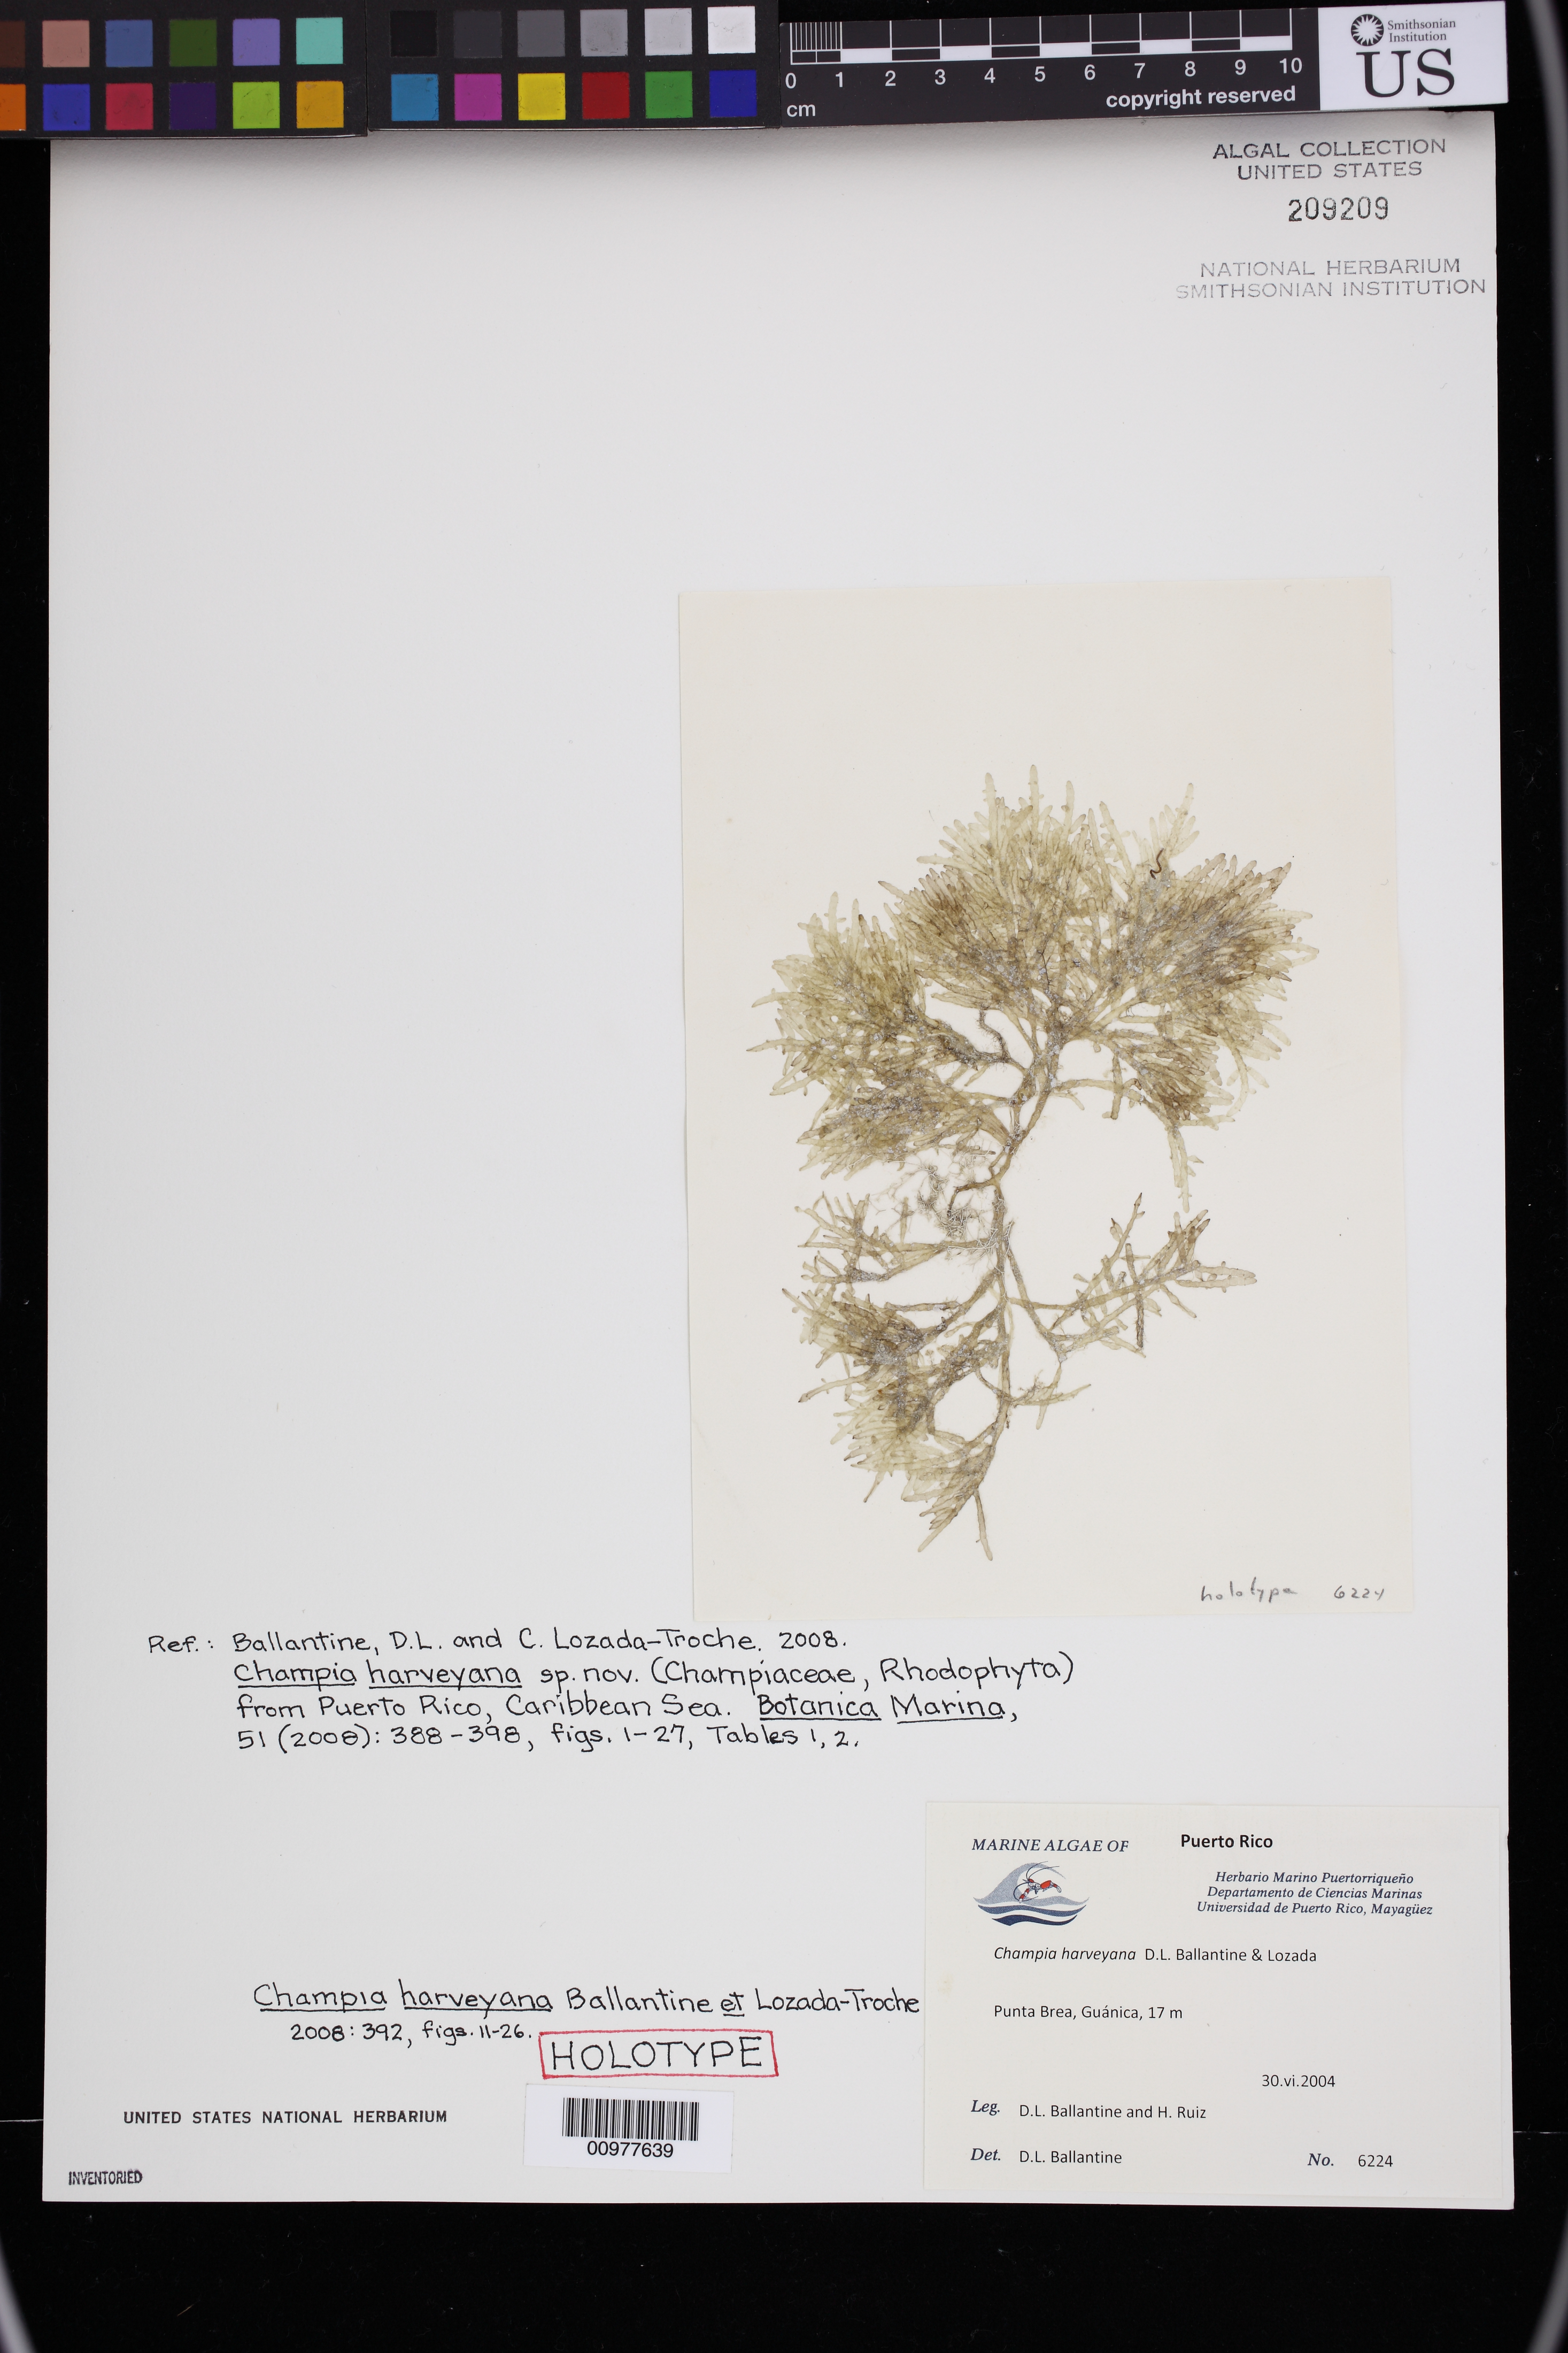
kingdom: Plantae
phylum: Rhodophyta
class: Florideophyceae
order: Rhodymeniales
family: Champiaceae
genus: Champia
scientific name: Champia harveyana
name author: D.L. Ballant. & C.Lozada-Troche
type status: Holotype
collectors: D.L. Ballantine & H. Ruiz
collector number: DLB 6224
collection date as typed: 30 Jun 2004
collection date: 2004-06-30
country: Puerto Rico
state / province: Guanica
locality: Punta Brea.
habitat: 17 m depth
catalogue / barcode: US 209209